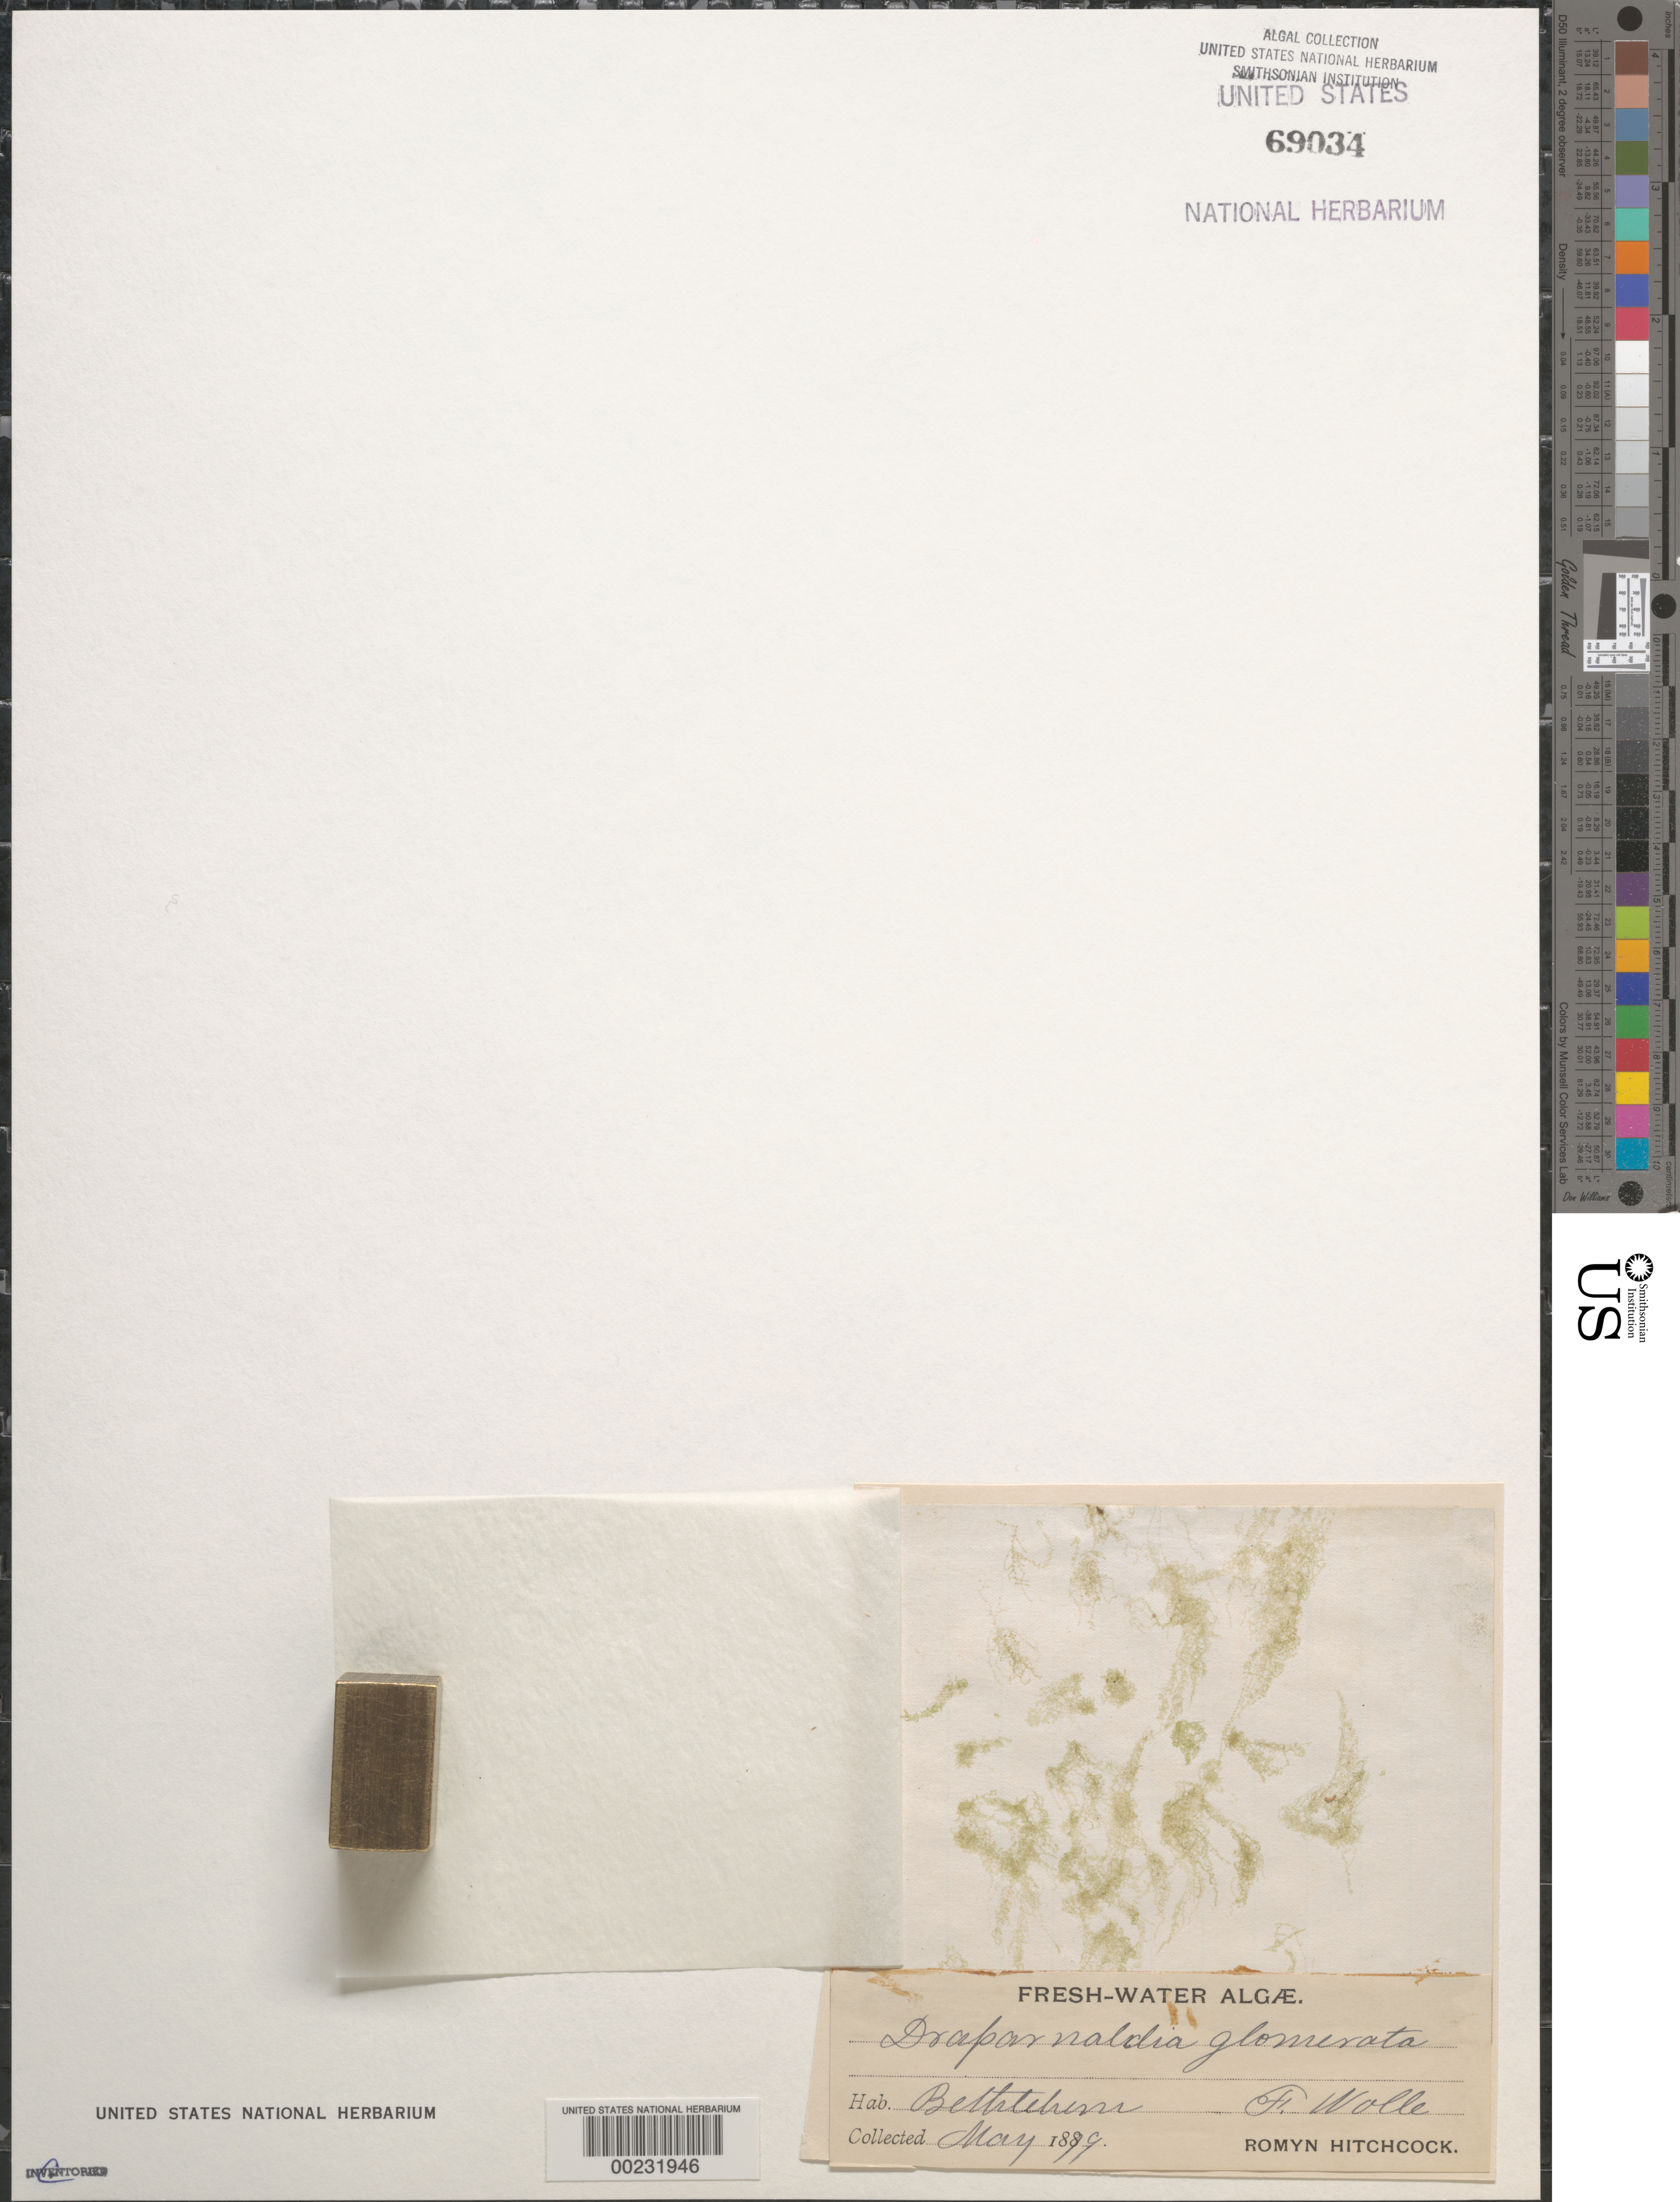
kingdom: Plantae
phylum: Chlorophyta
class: Chlorophyceae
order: Chaetophorales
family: Chaetophoraceae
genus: Draparnaldia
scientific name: Draparnaldia mutabilis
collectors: F. Wolle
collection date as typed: May 1889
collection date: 1889-05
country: United States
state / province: Pennsylvania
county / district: Northampton County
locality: Bethlehem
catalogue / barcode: US 69034